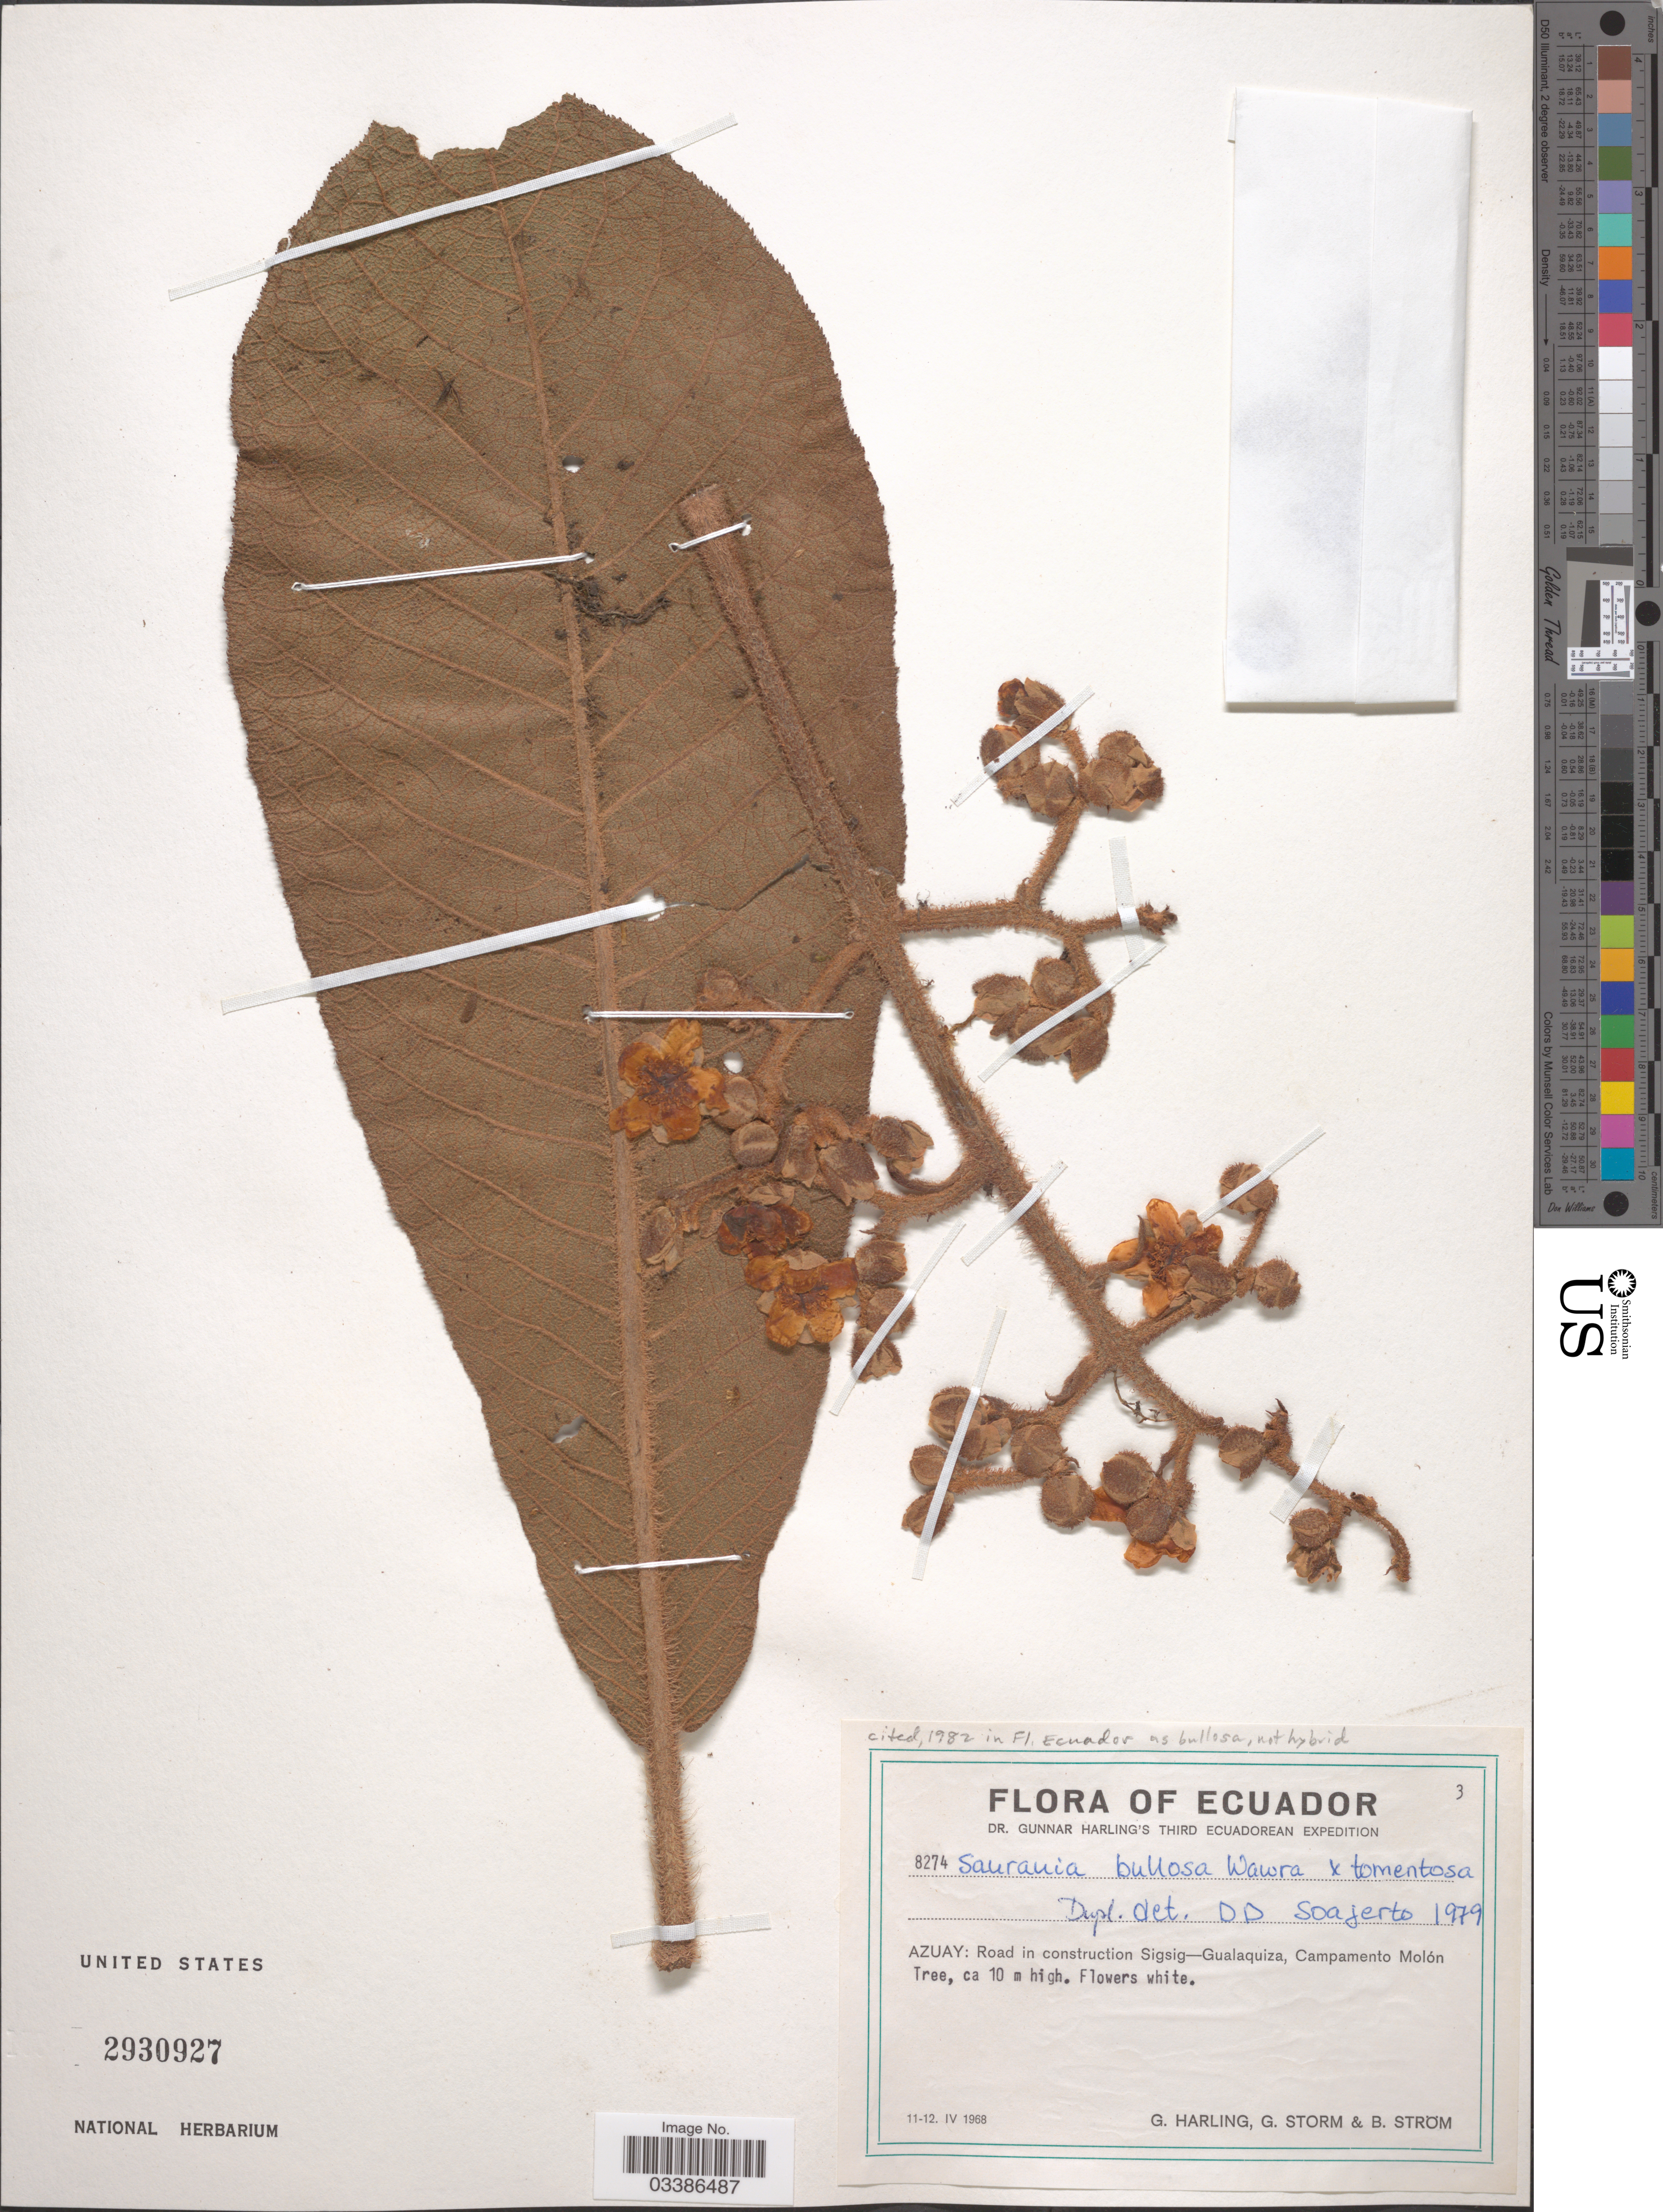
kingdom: Plantae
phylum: Tracheophyta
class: Magnoliopsida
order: Ericales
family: Actinidiaceae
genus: Saurauia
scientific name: Saurauia bullosa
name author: Wawra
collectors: G. Harling, G. Storm & B. Ström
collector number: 8274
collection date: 1968-04-11/1968-04-12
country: Ecuador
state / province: Azuay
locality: Road in construction Sigsig-Gualaquiza, Campamento Molón.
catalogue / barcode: US 2930927